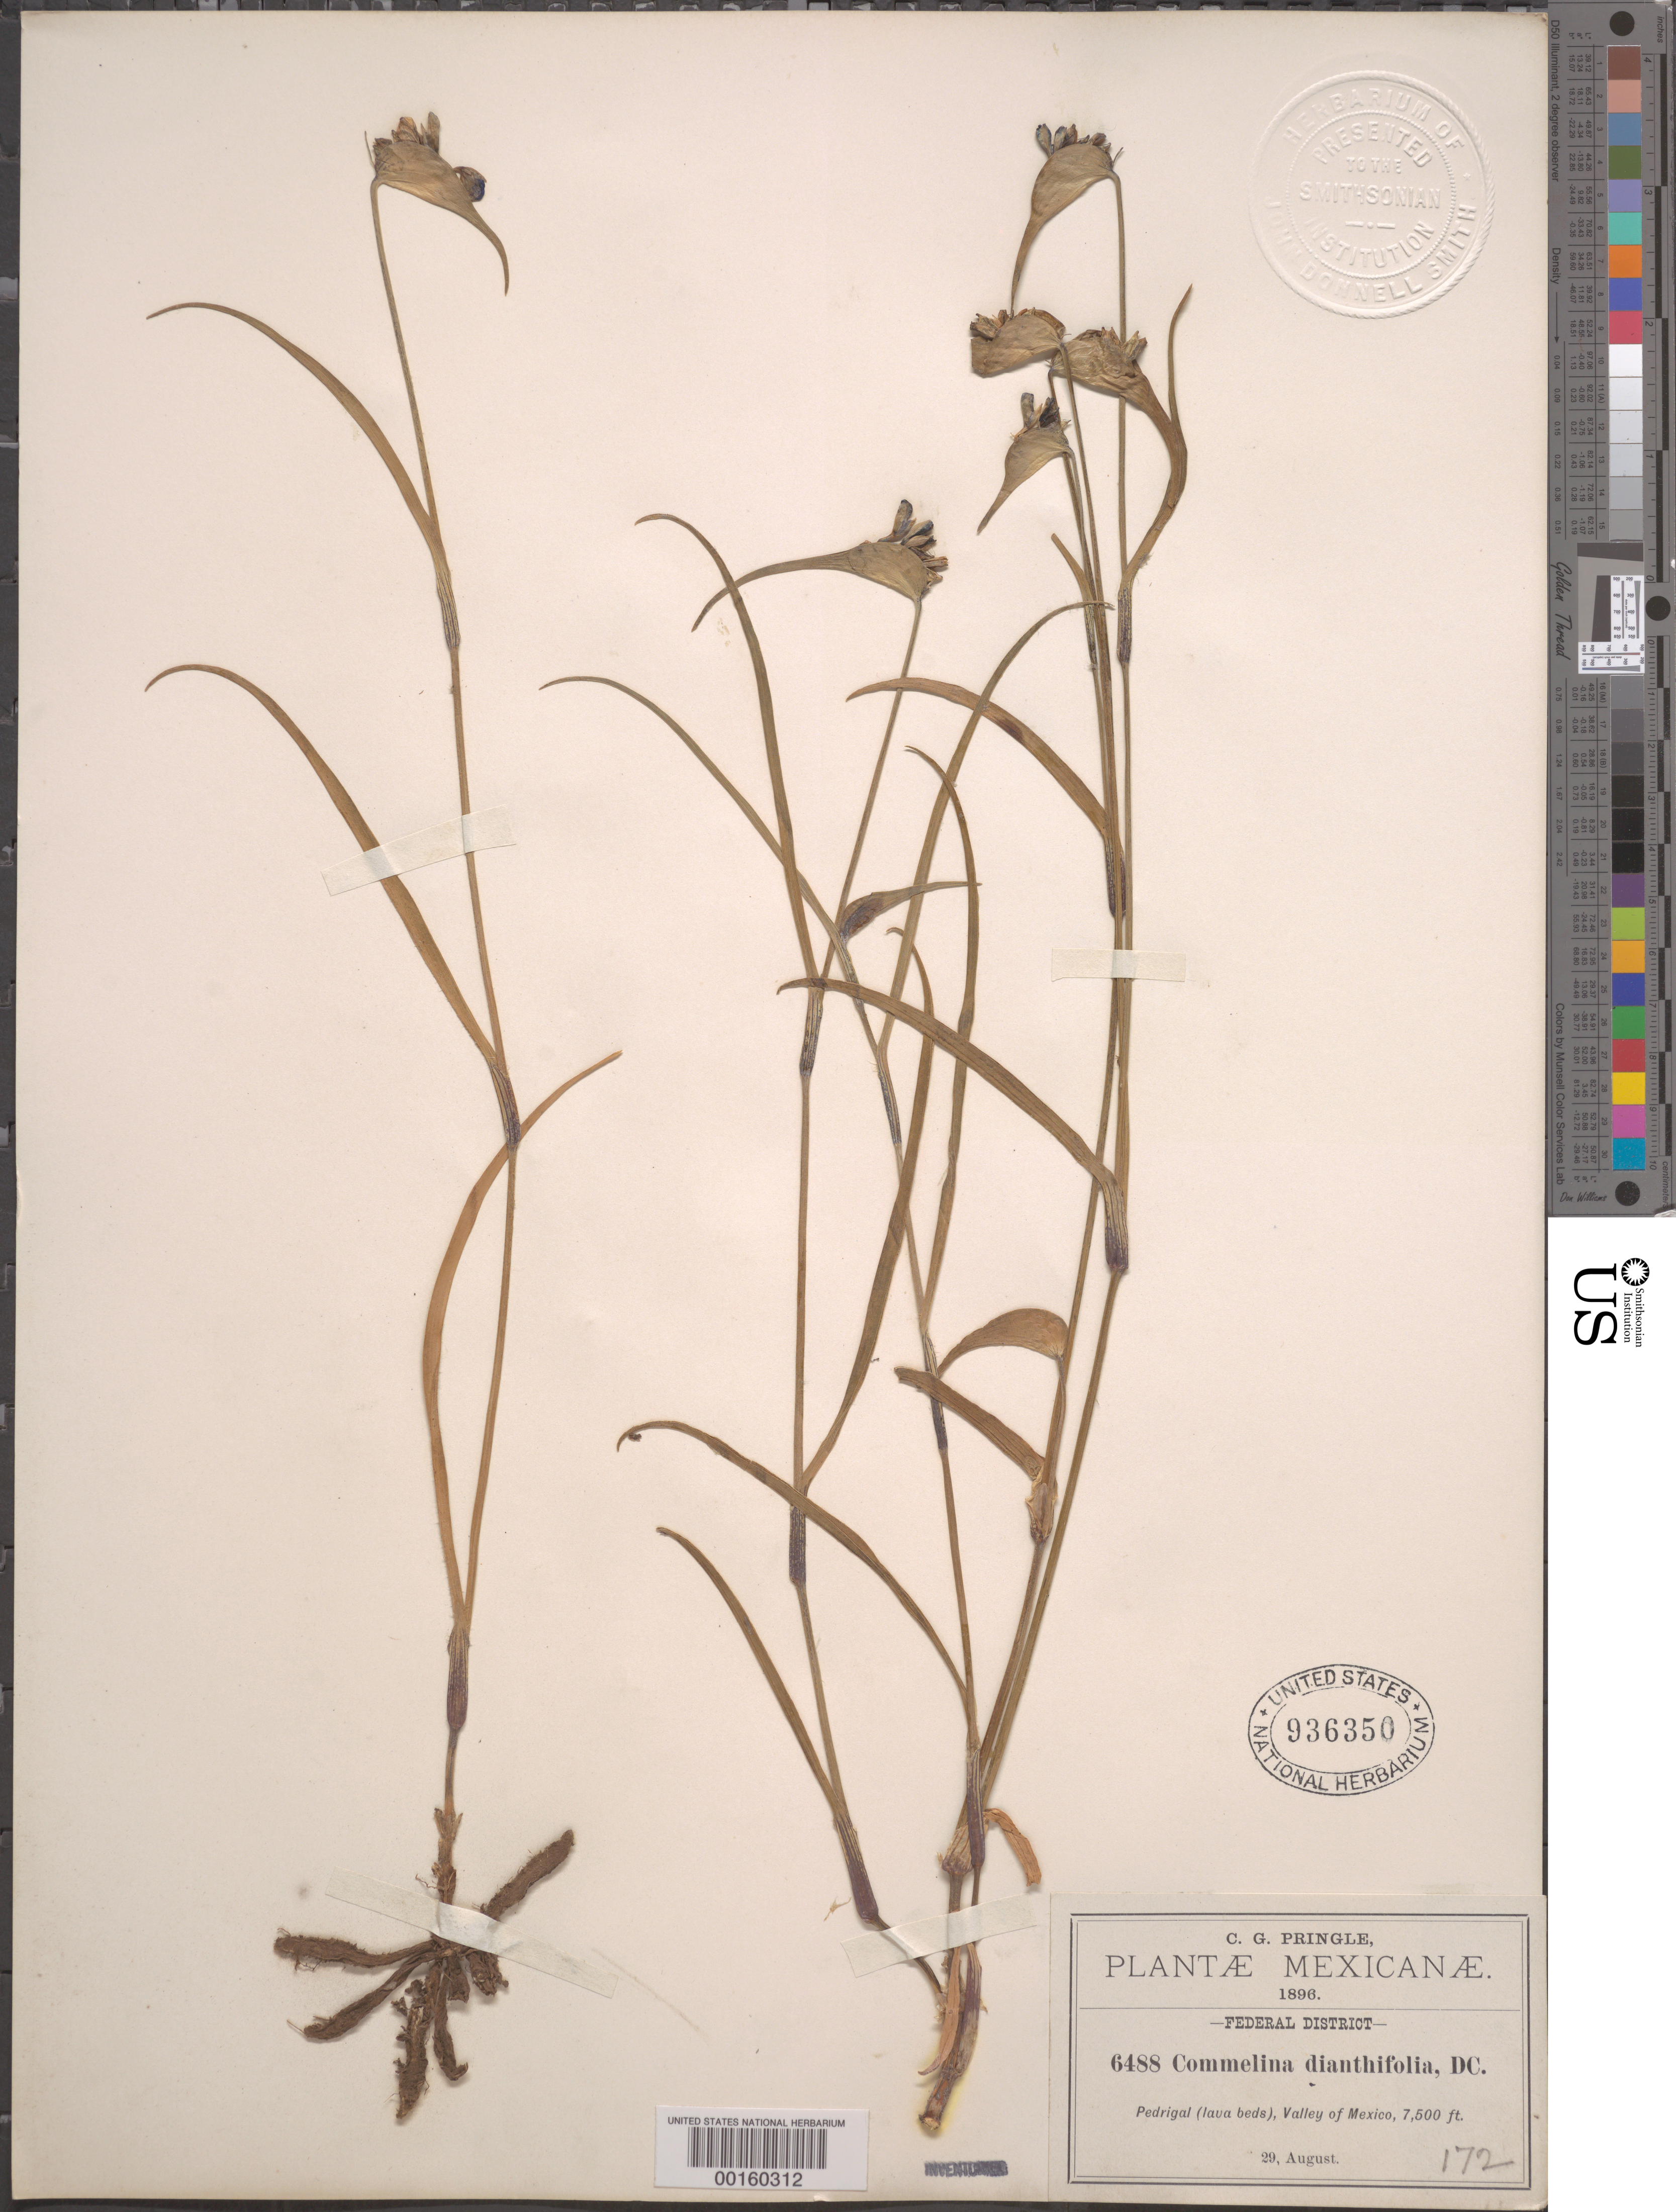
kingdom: Plantae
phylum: Tracheophyta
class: Liliopsida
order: Commelinales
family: Commelinaceae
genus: Commelina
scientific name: Commelina dianthifolia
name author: Redouté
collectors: C. G. Pringle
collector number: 6488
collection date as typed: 29 Aug 1896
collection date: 1896-08-29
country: Mexico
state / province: Distrito Federal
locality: Pedrigal; Valley of Mexico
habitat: Lava beds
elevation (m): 2288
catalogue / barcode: US 936350